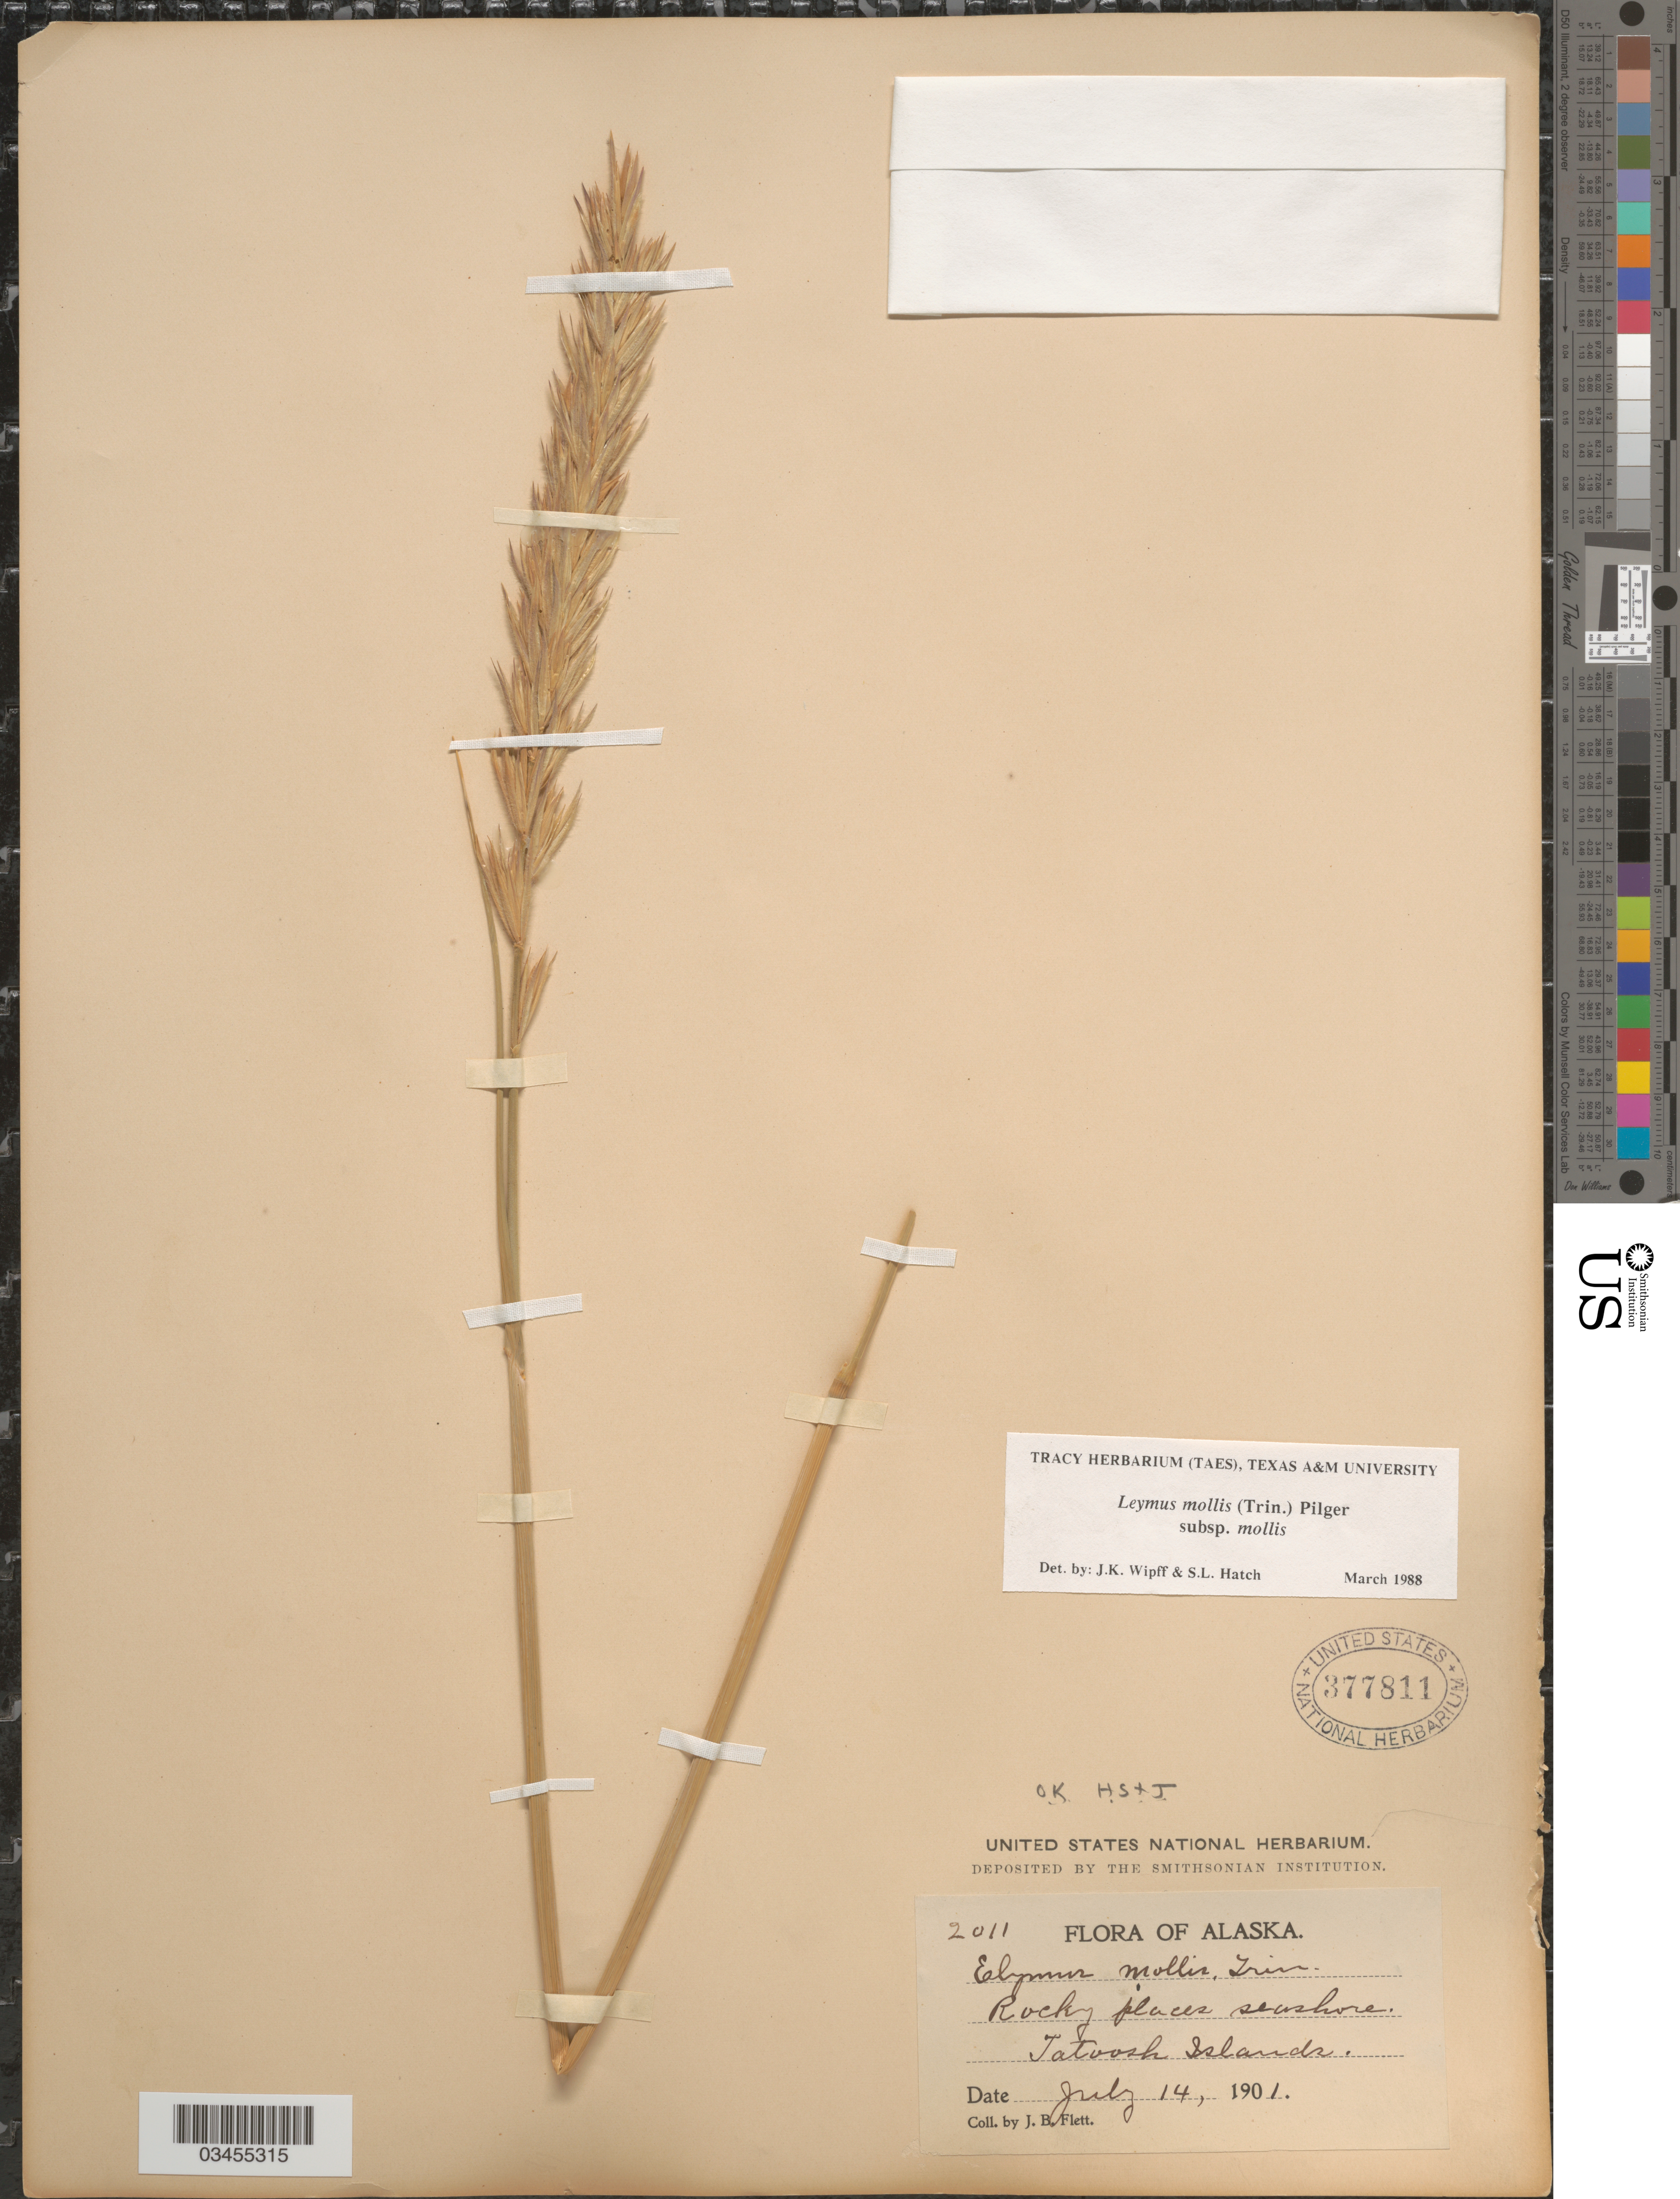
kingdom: Plantae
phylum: Tracheophyta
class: Liliopsida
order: Poales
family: Poaceae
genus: Leymus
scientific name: Leymus mollis subsp. mollis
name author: (Trin.) Pilg.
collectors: J. Flett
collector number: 2011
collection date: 1901-07-14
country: United States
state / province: Alaska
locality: Rocky places seashore. Tatoosh Islands.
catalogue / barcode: US 377811